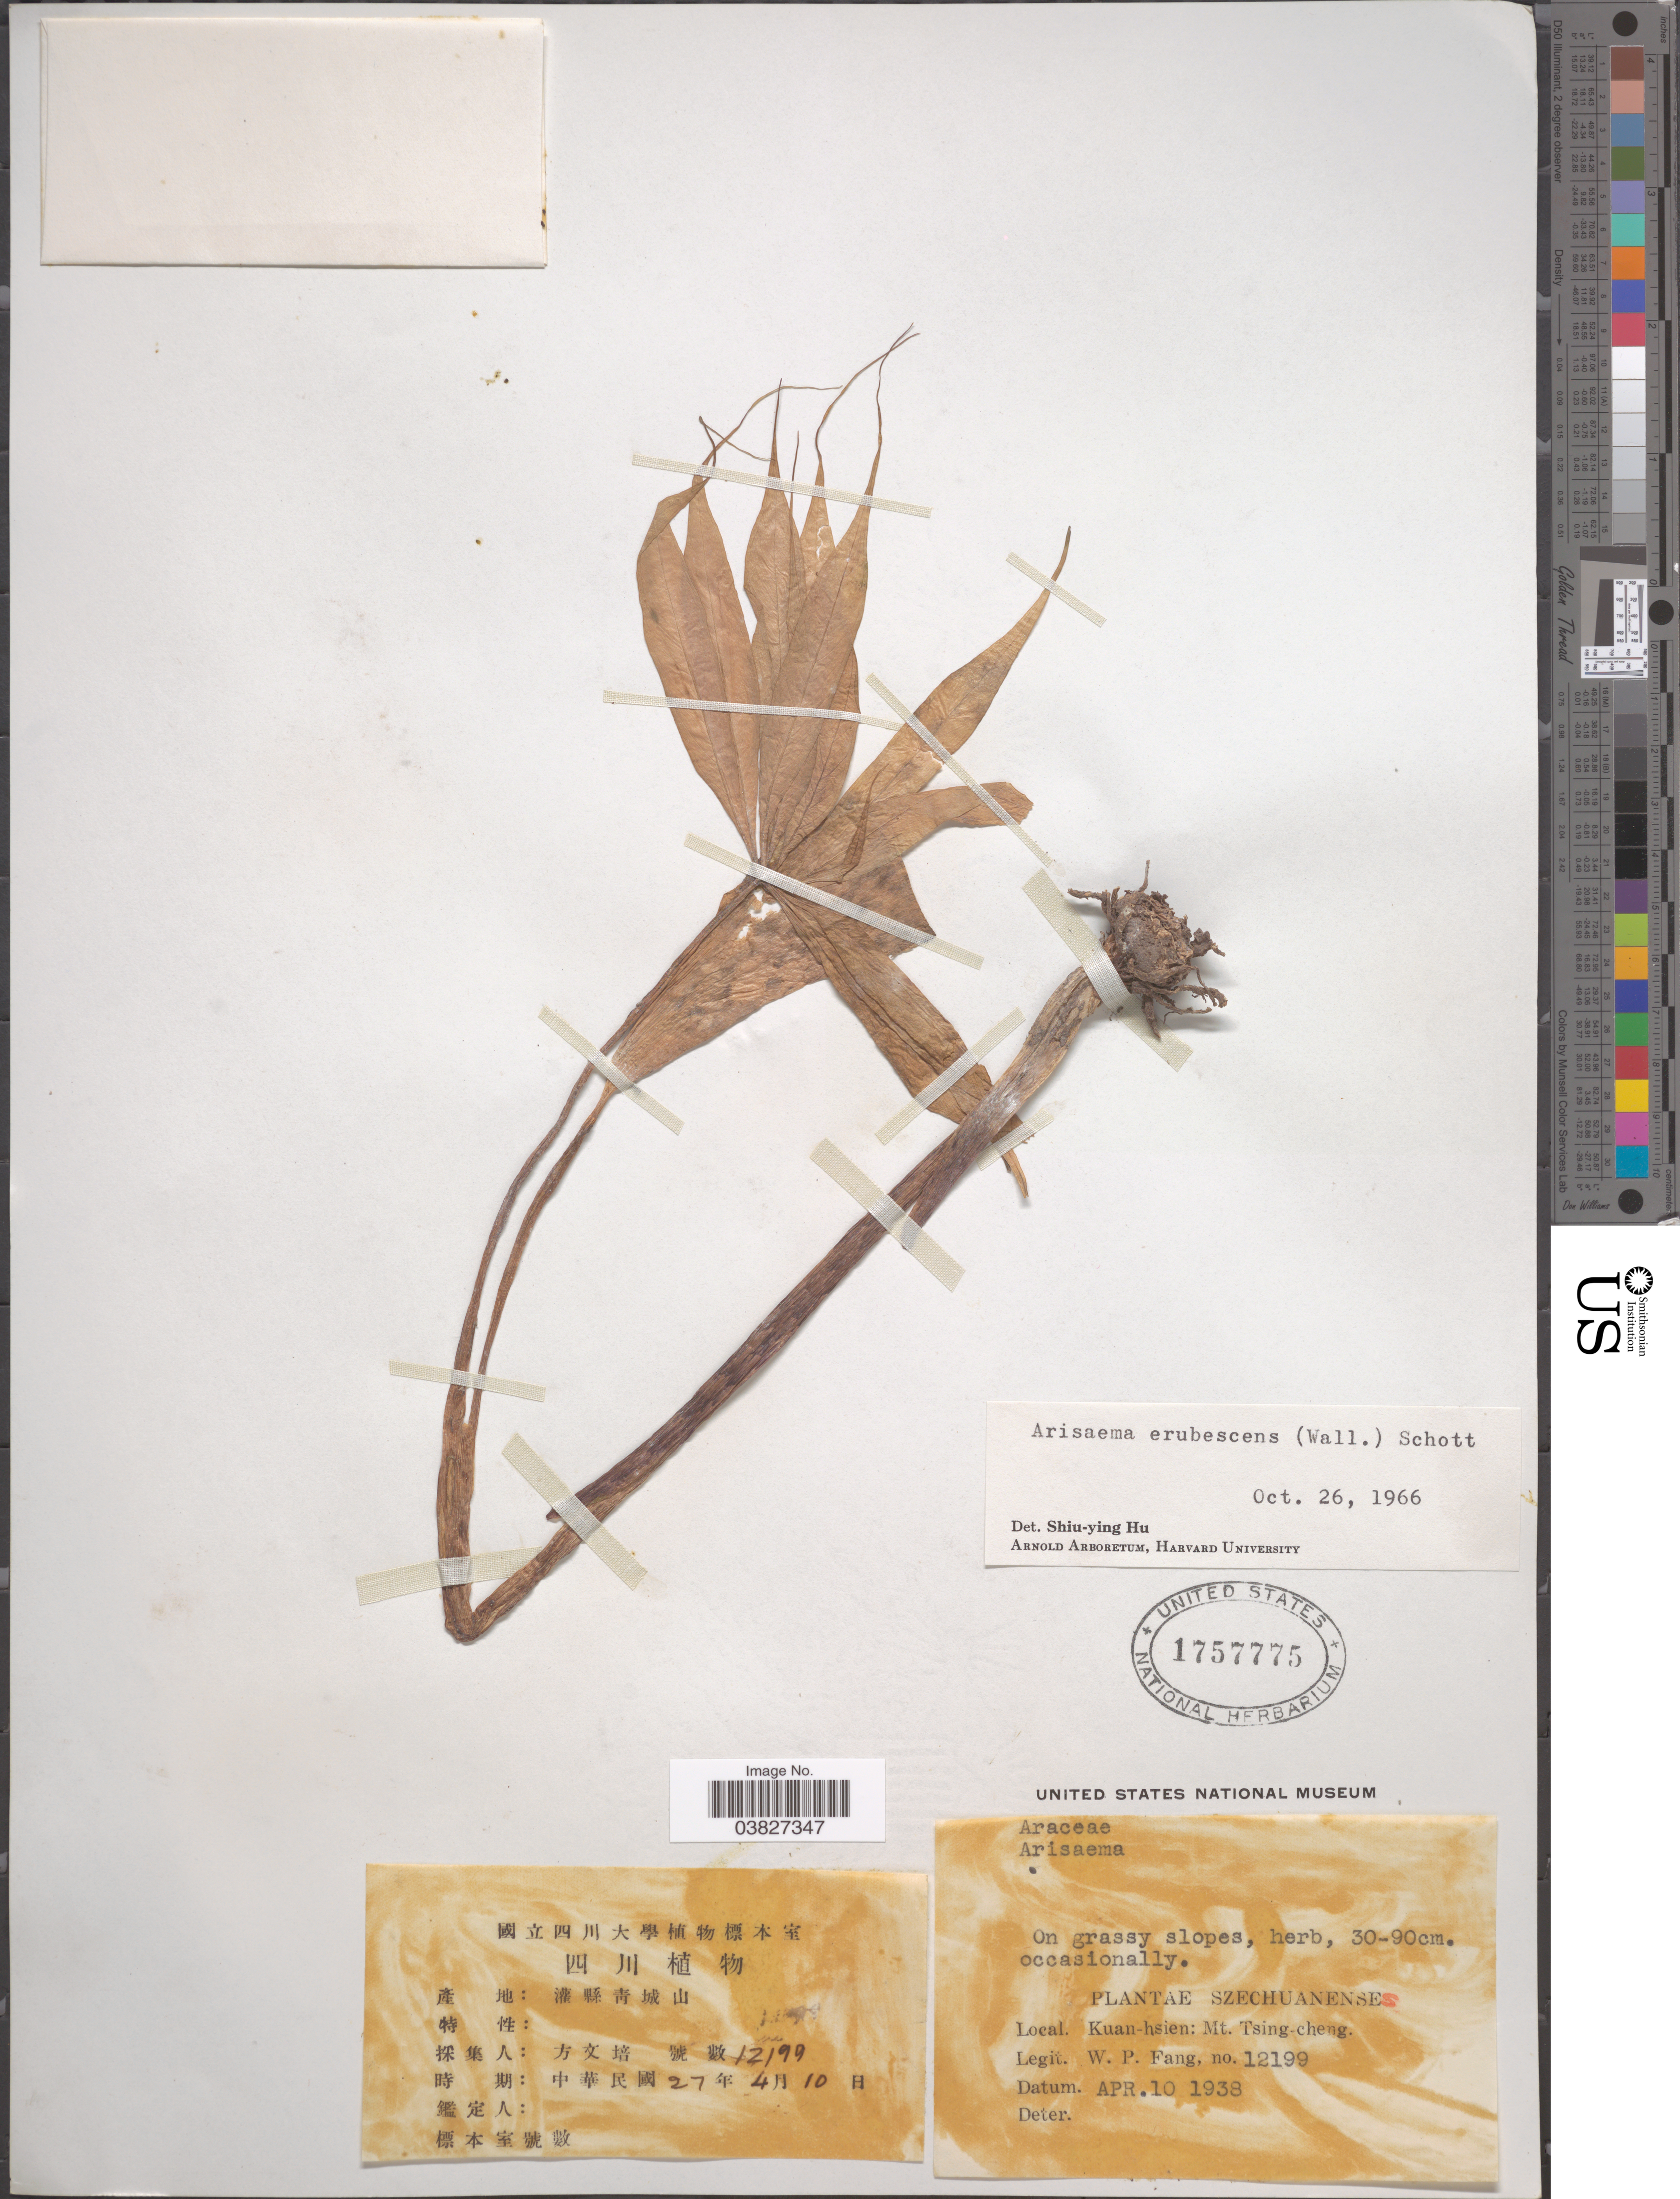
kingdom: Plantae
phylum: Tracheophyta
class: Liliopsida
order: Alismatales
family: Araceae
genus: Arisaema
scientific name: Arisaema erubescens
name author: (Wall.) Schott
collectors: W. P. Fang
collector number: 12199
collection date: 1938-04-10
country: China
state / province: Sichuan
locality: Szechuanense. Kuan-hsien: Mt. Tsing-cheng.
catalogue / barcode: US 1757775